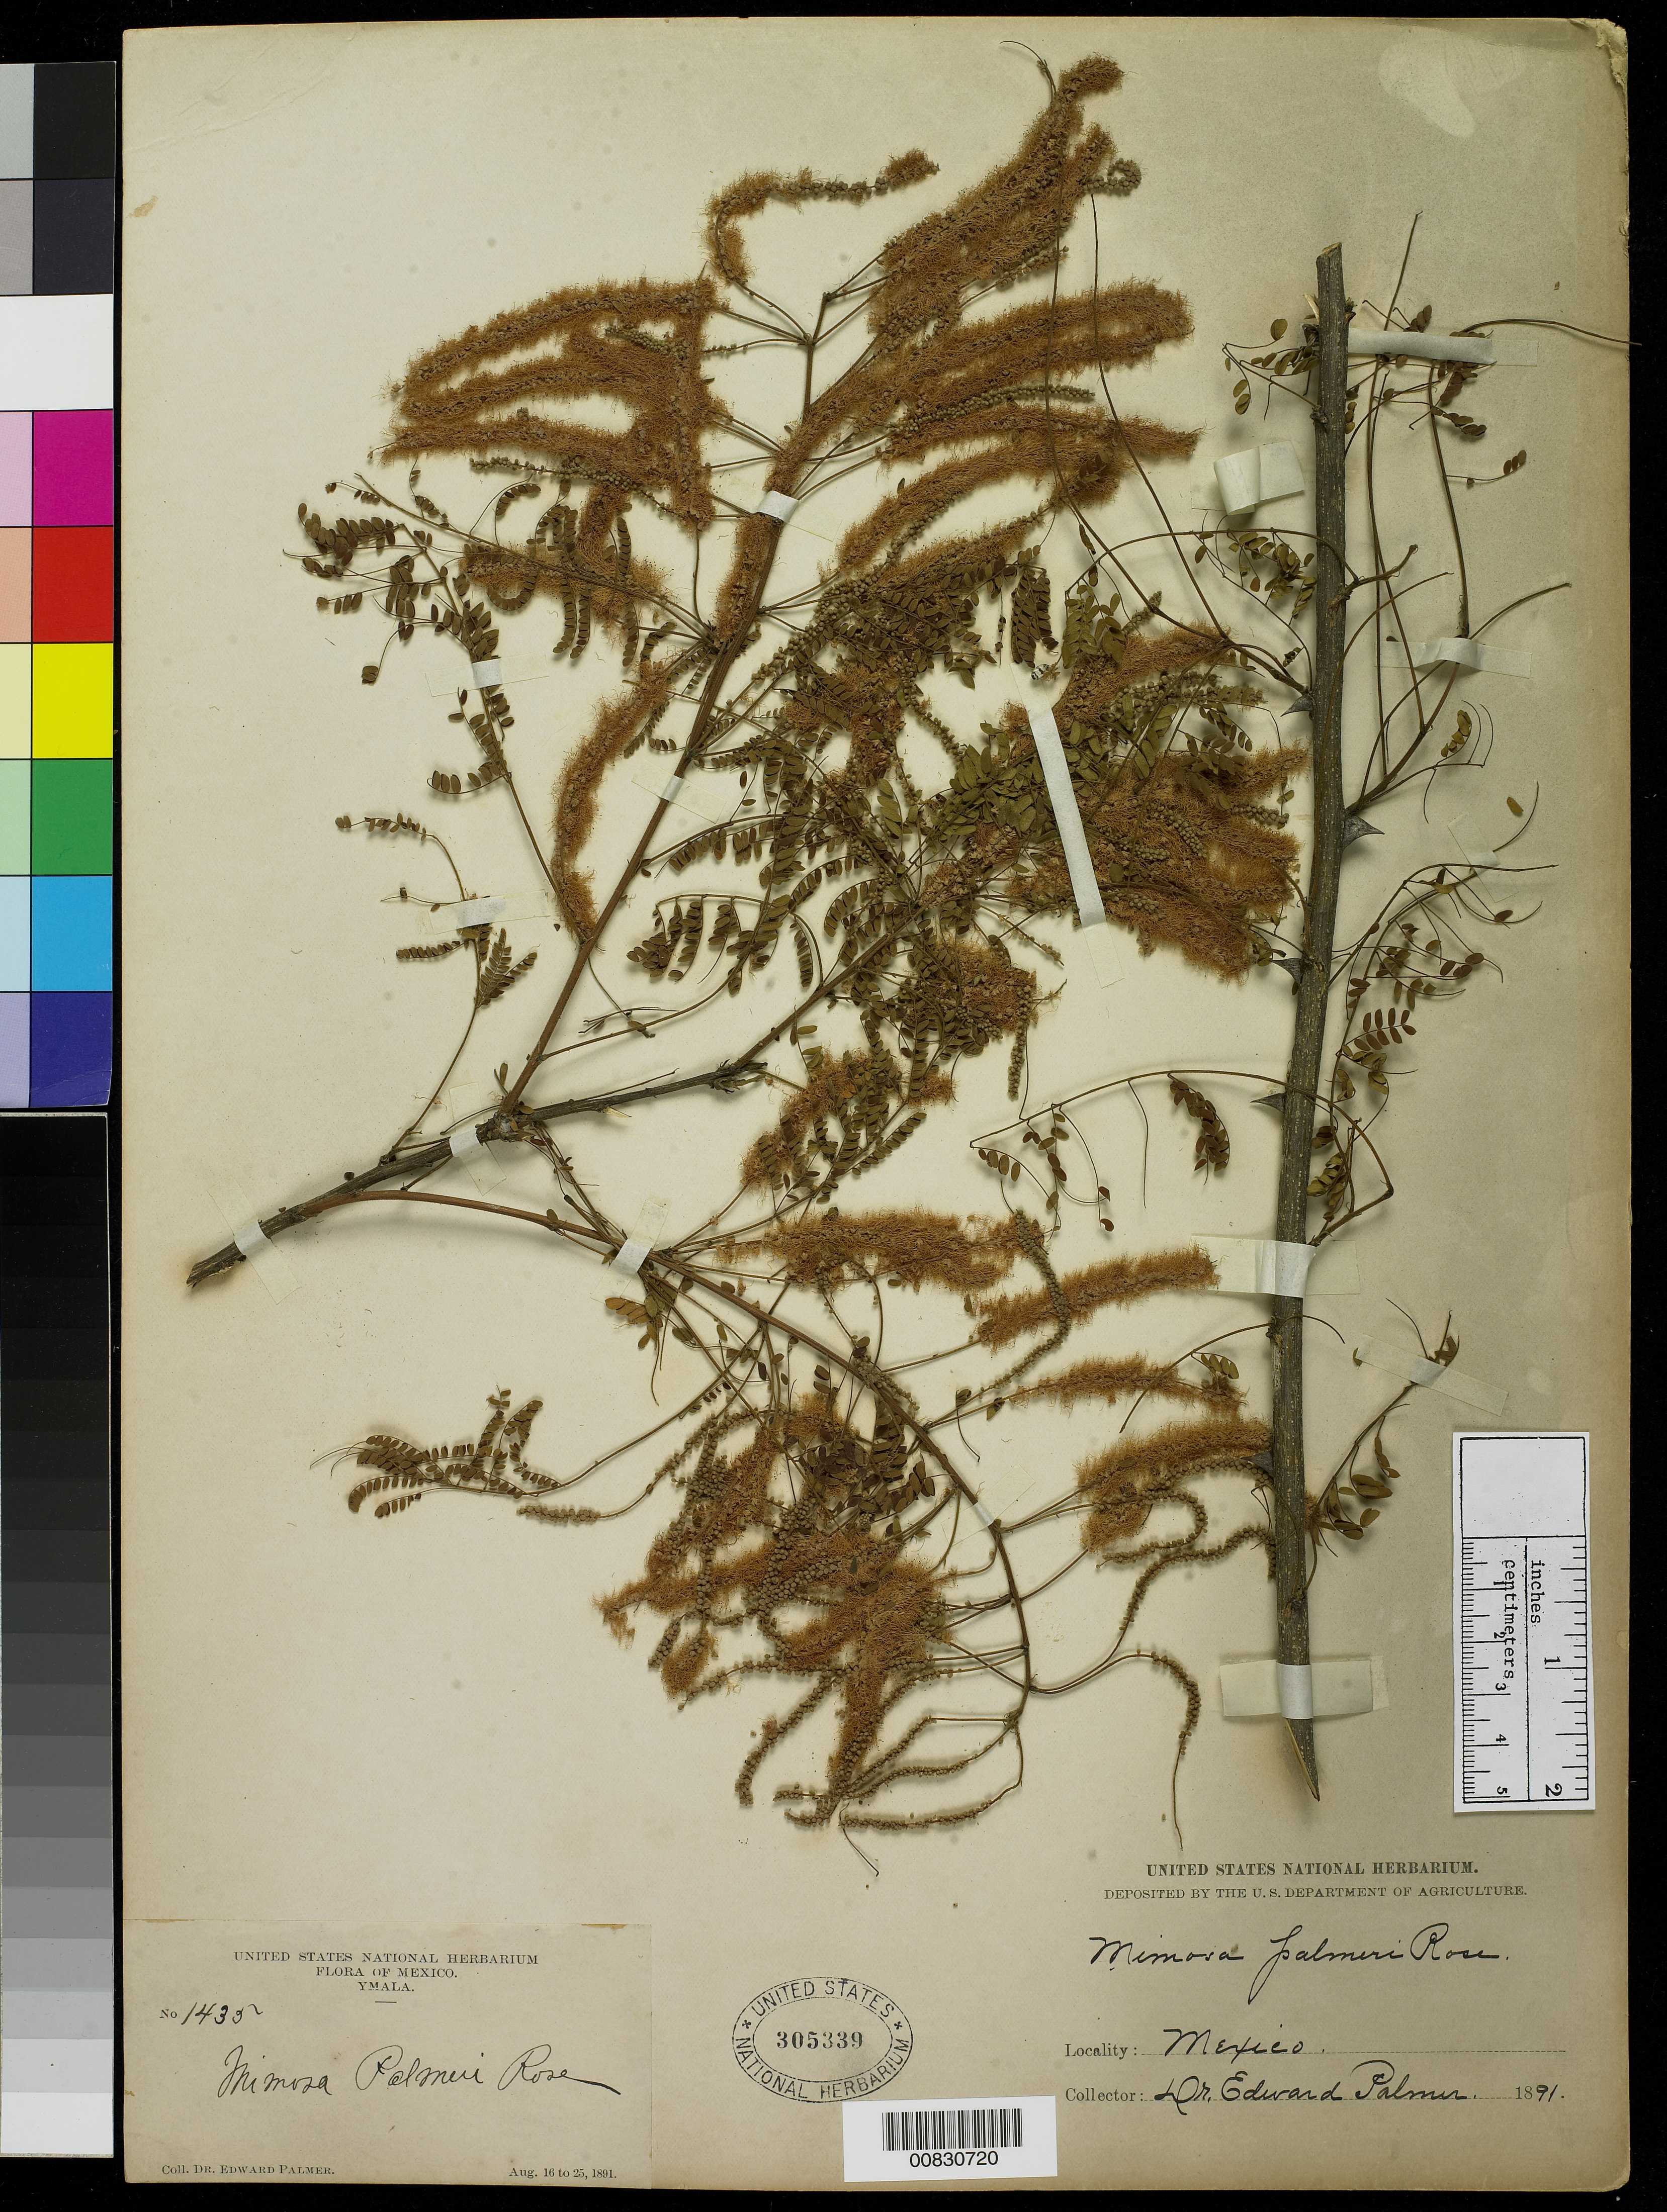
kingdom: Plantae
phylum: Tracheophyta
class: Magnoliopsida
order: Fabales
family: Fabaceae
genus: Mimosa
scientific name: Mimosa palmeri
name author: Rose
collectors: E. Palmer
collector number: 1435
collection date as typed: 16 Aug 1891 to 25 Aug 1891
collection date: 1891-08-16/1891-08-25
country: Mexico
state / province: Sinaloa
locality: Ymala, Sinaloa.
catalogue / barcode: US 305339